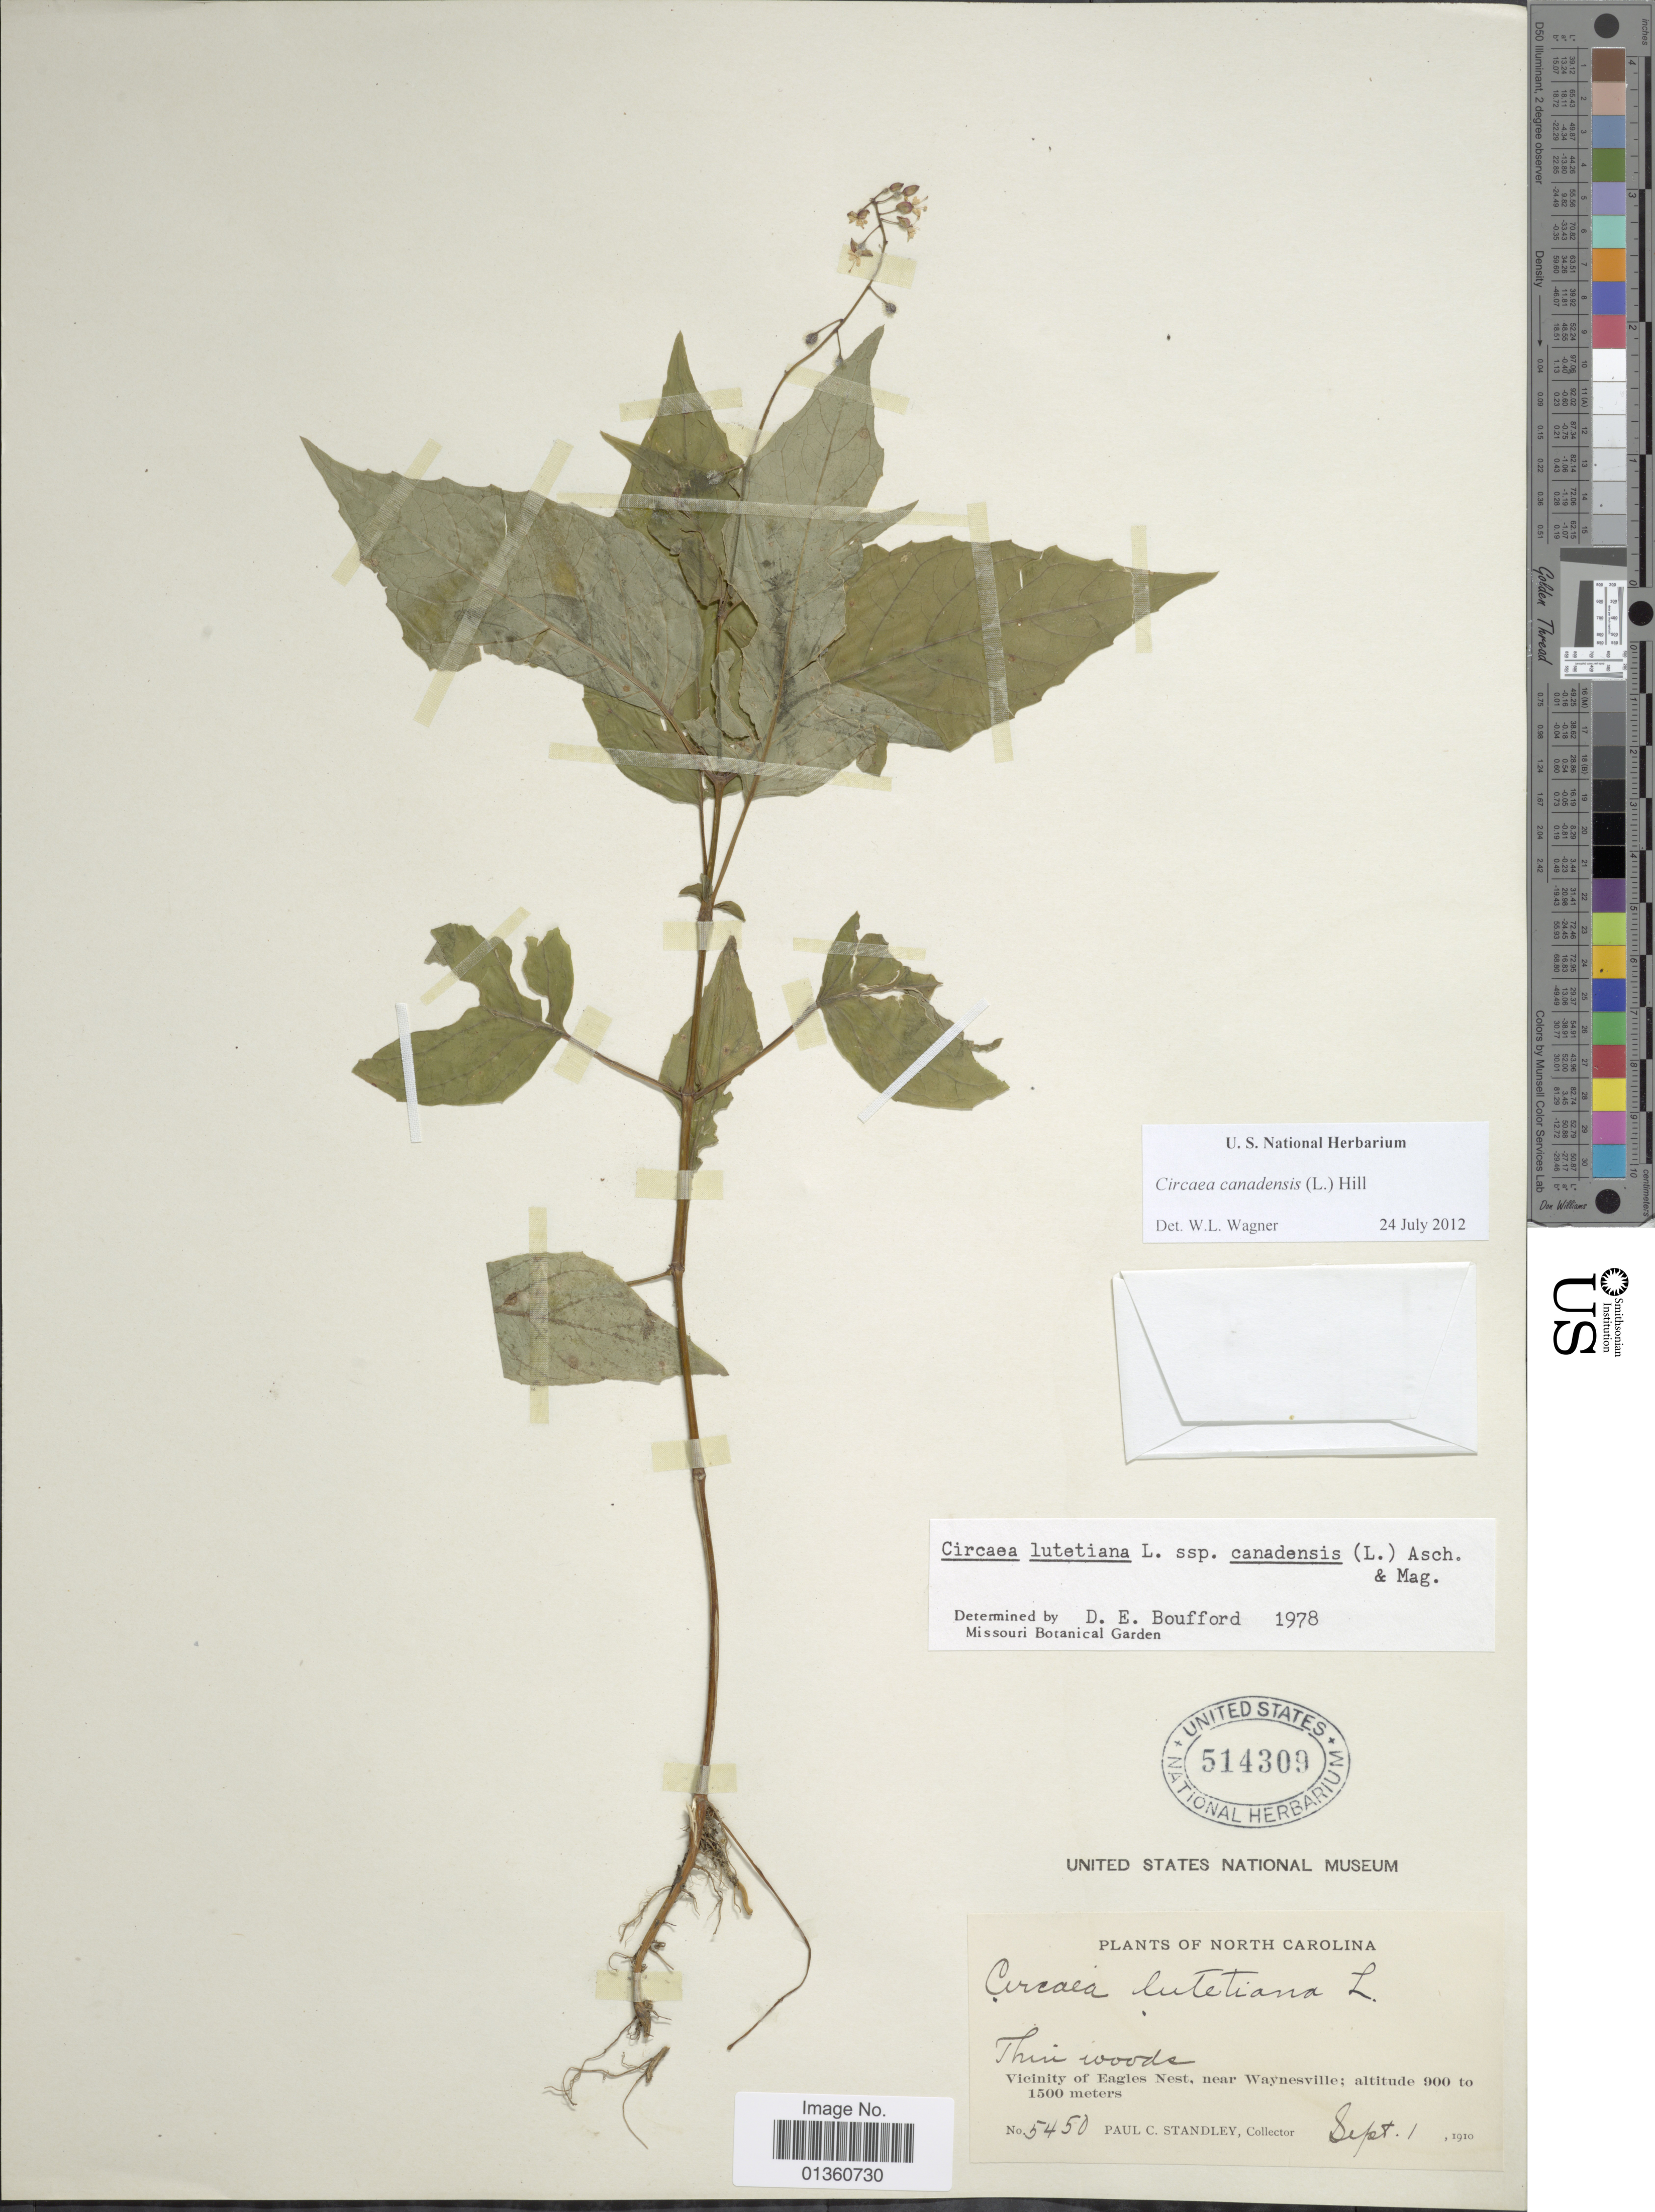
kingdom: Plantae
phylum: Tracheophyta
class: Magnoliopsida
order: Myrtales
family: Onagraceae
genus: Circaea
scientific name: Circaea canadensis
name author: (L.) Hill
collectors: P. C. Standley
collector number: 5450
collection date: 1910-09-01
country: United States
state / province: North Carolina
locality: Vicinity of Eagles Nest, near Waynesville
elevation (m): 274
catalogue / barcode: US 514309